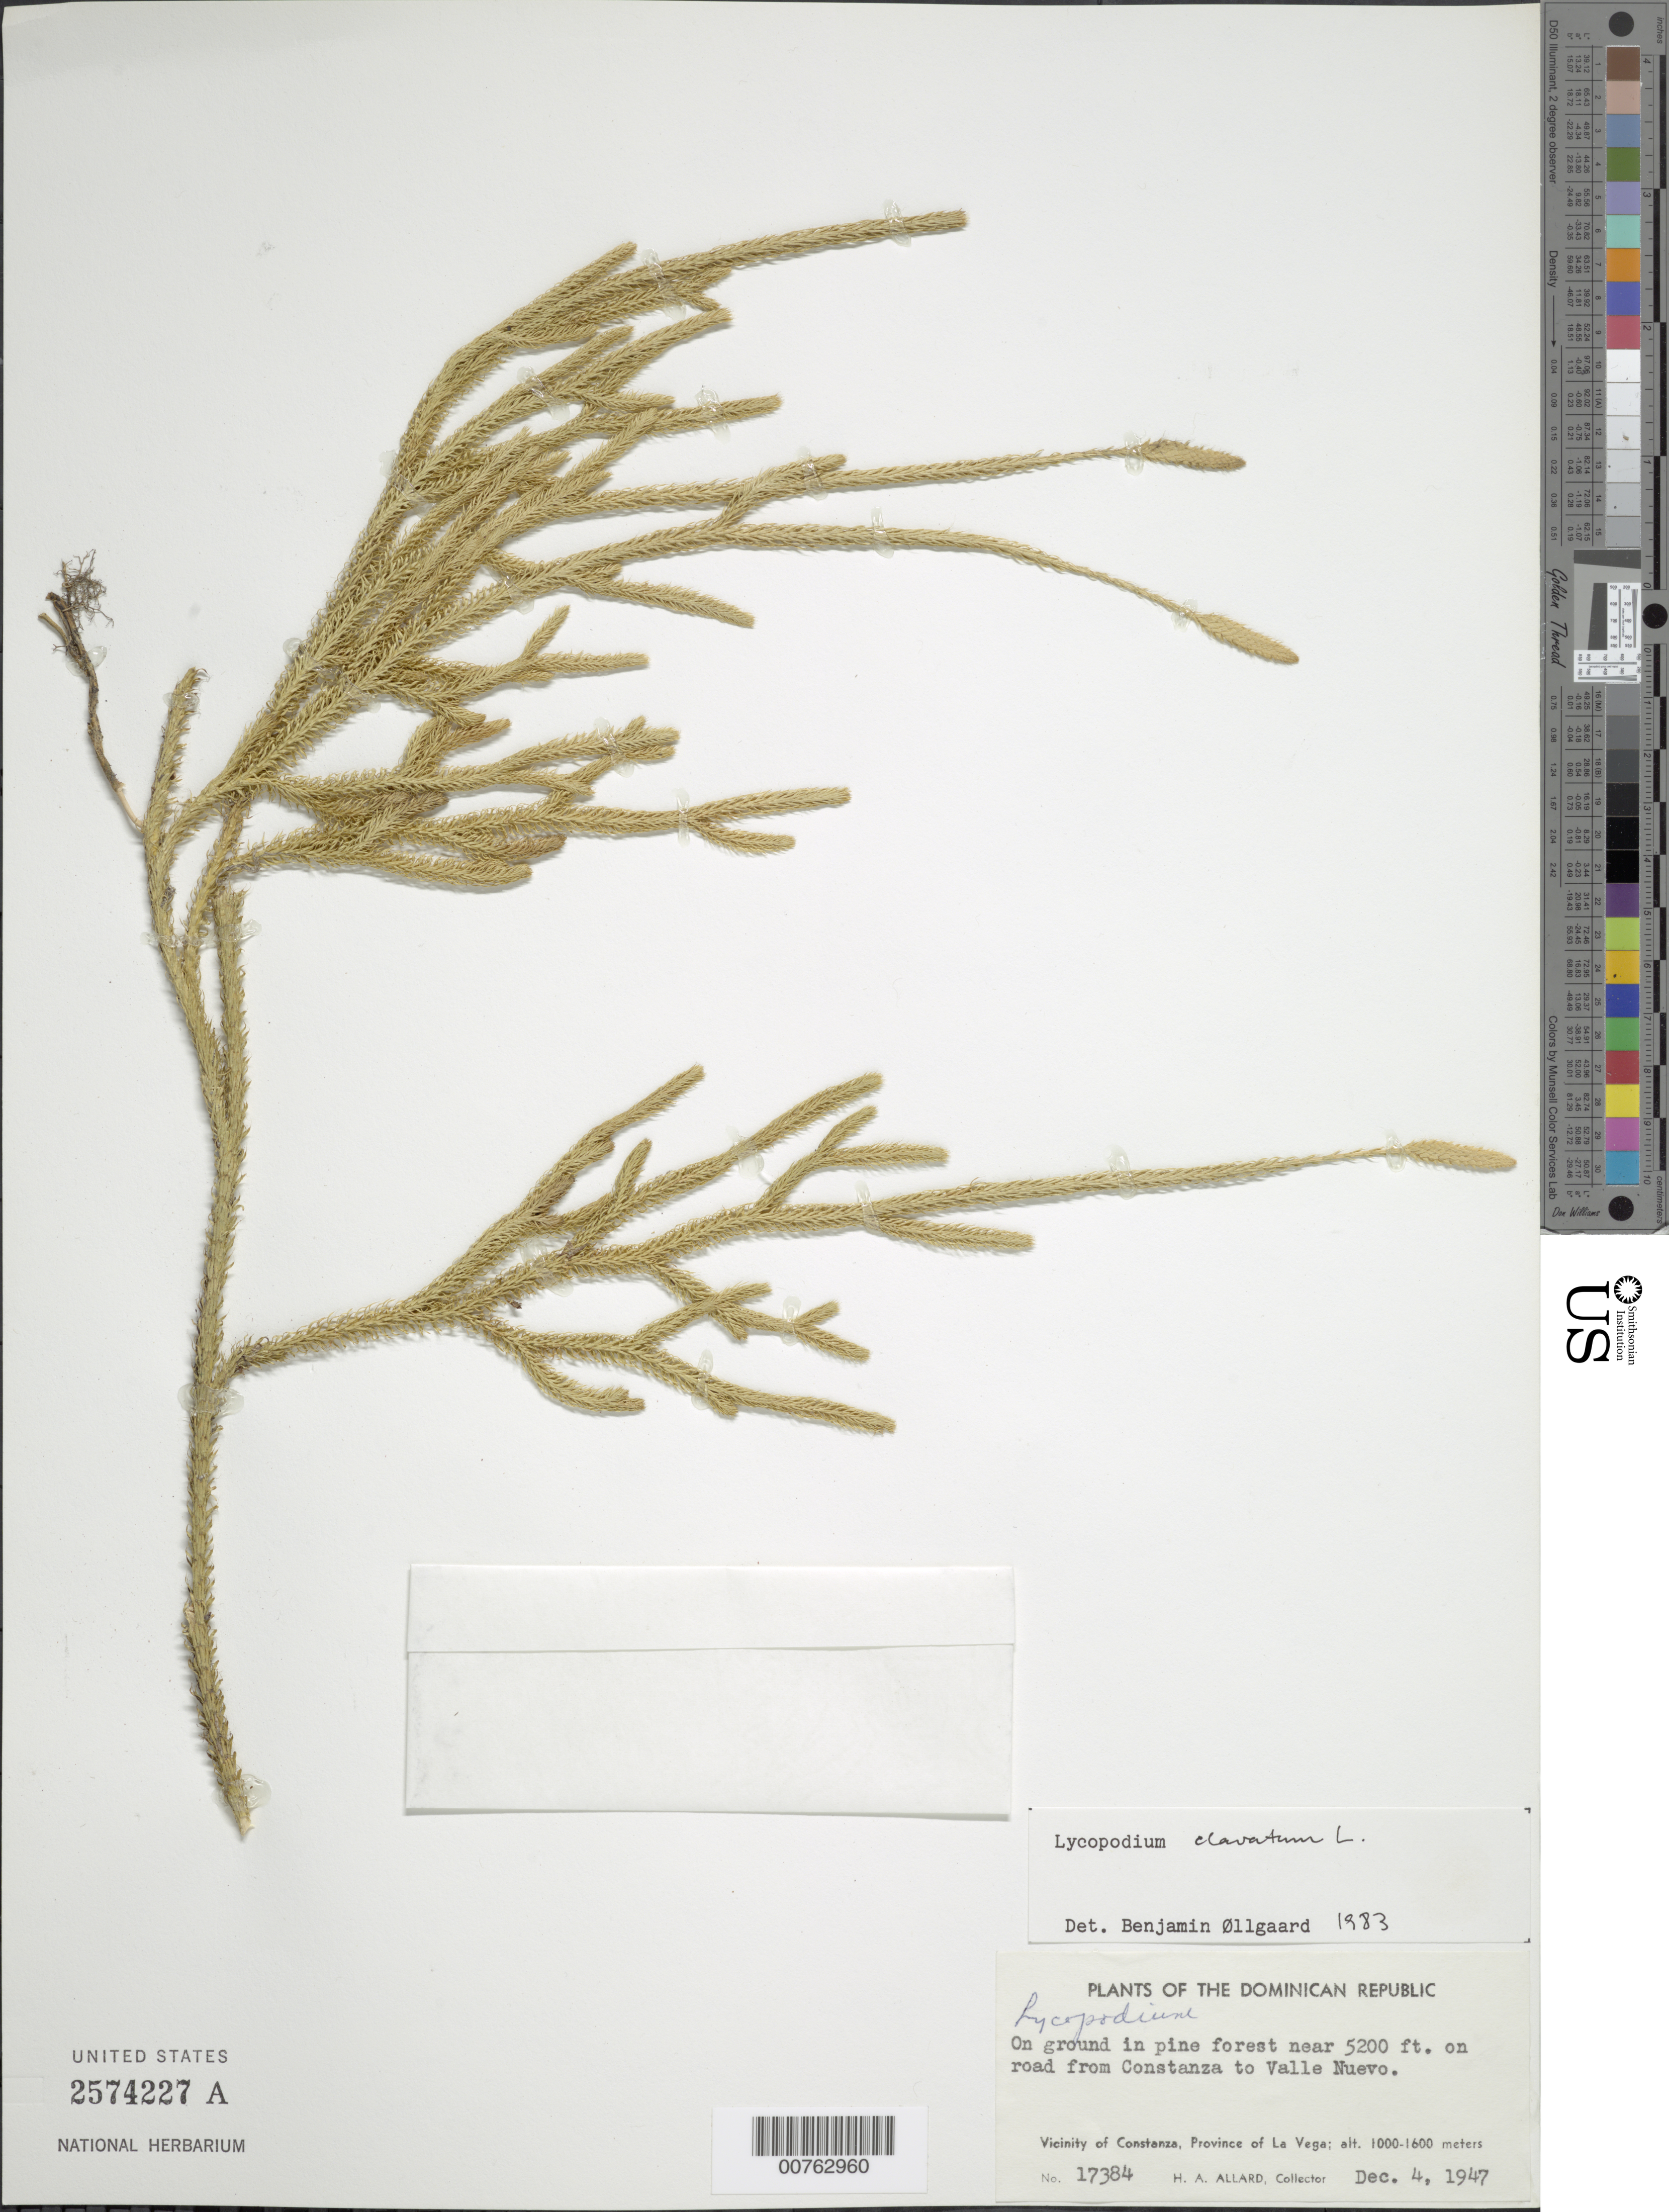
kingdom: Plantae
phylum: Tracheophyta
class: Lycopodiopsida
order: Lycopodiales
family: Lycopodiaceae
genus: Lycopodium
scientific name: Lycopodium clavatum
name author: L.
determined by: Øllgaard, Benjamin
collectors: H. A. Allard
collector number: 17384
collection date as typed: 04 Dec 1947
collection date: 1947-12-04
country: Dominican Republic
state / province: La Vega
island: Hispaniola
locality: Vicinity of Constanza, Prov. La Vega: on road from Constanza to Valle Nuevo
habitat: on ground in pine forest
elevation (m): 1585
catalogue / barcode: US 2574227A